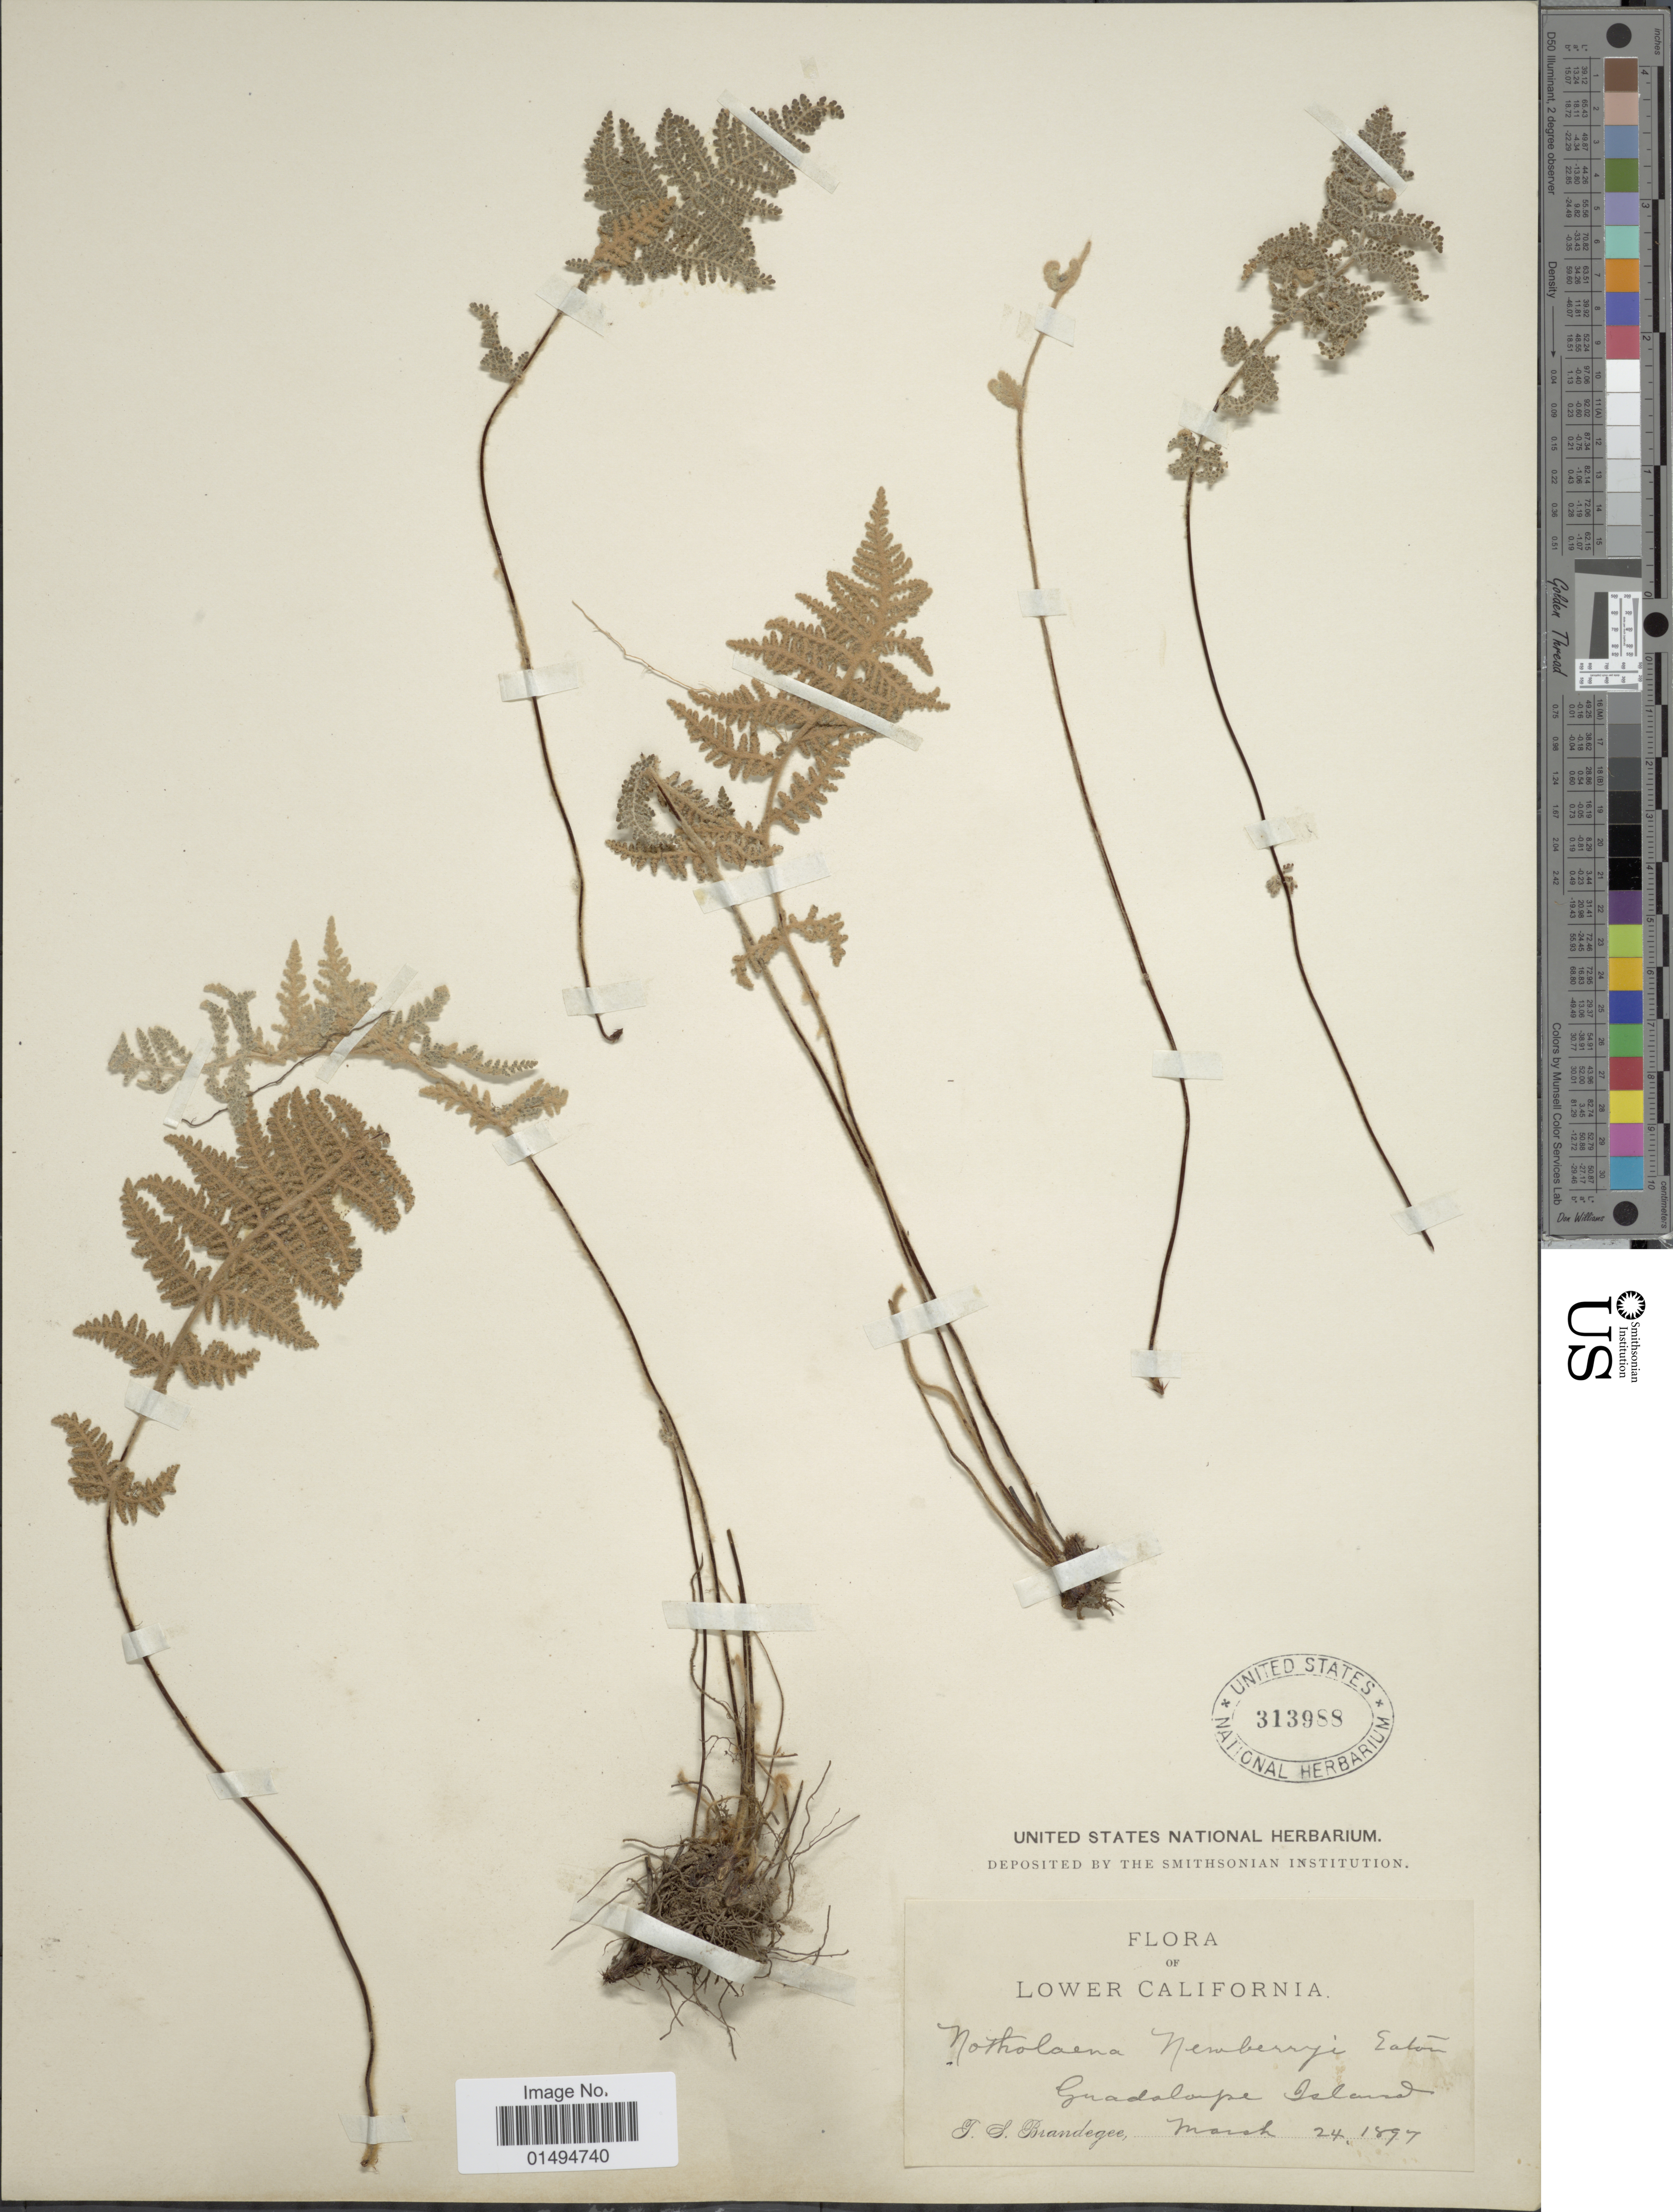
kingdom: Plantae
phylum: Tracheophyta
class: Polypodiopsida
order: Polypodiales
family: Pteridaceae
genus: Myriopteris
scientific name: Myriopteris newberryi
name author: (D.C. Eaton) Grusz & Windham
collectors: F. S. Brandegee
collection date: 1897-03-24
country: Mexico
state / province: Baja California Norte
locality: Lower California, Guadaloupe Island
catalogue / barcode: US 313988